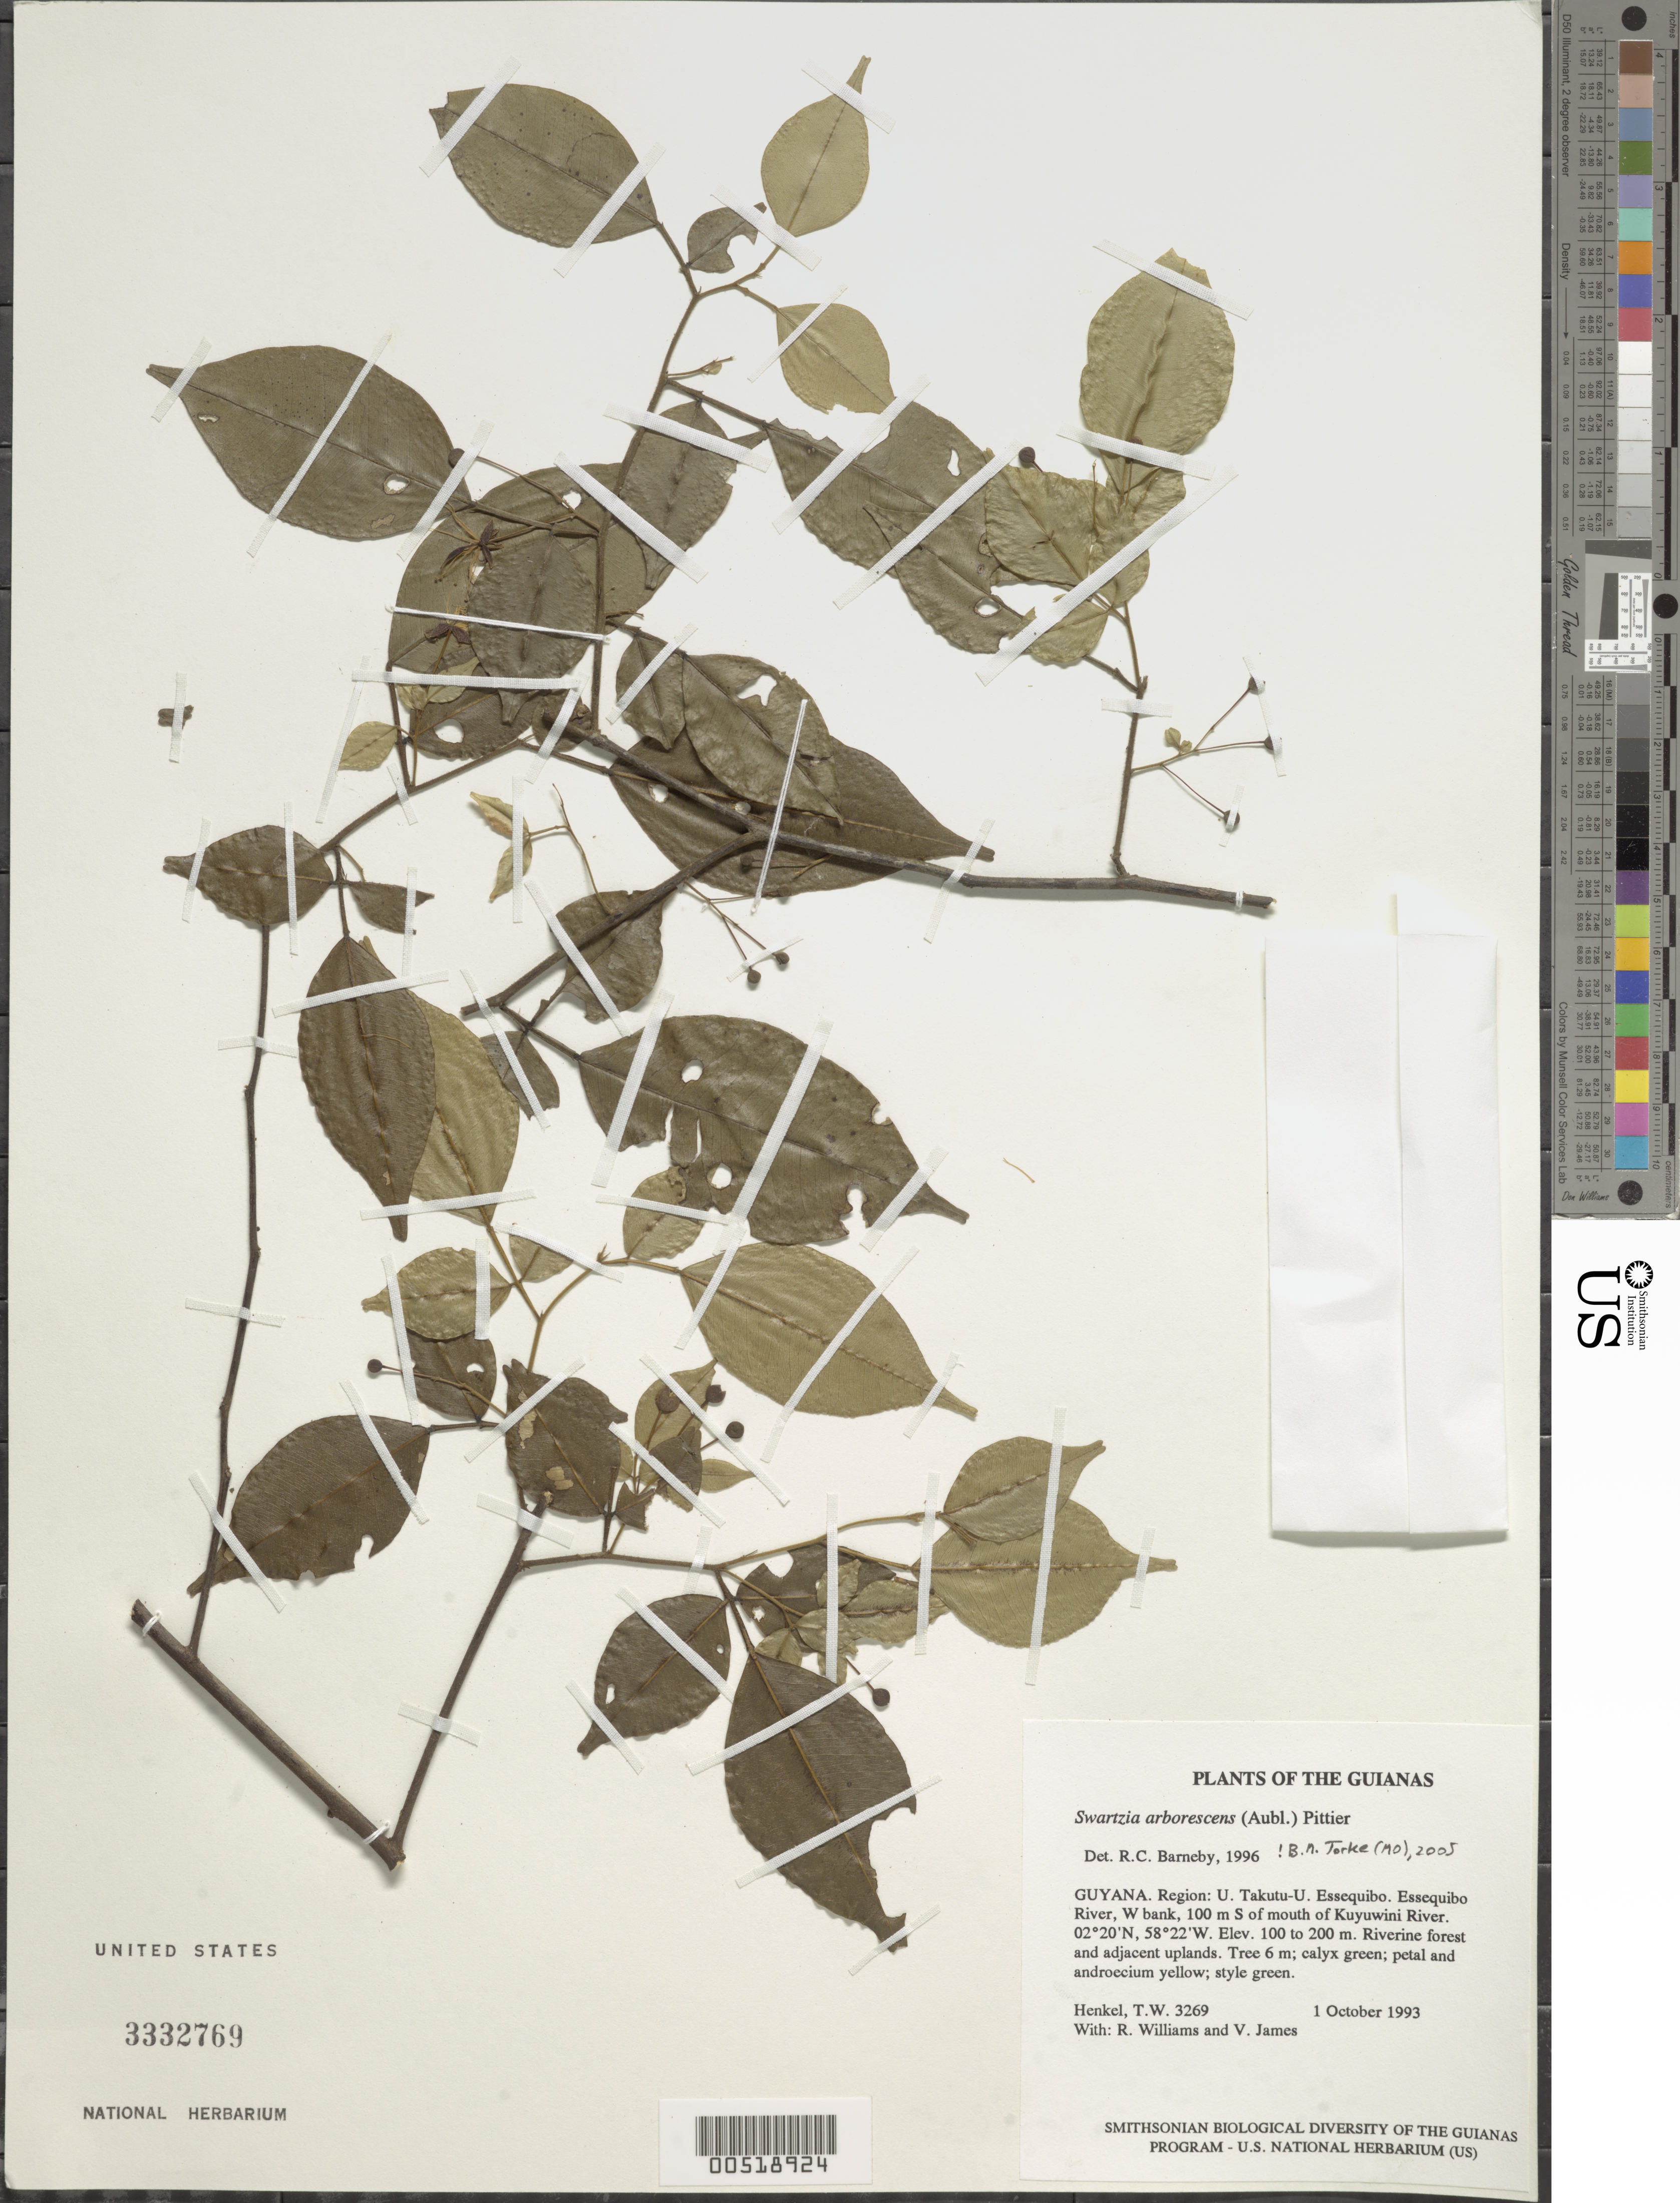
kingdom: Plantae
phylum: Tracheophyta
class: Magnoliopsida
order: Fabales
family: Fabaceae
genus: Swartzia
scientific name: Swartzia arborescens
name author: (Aubl.) Pittier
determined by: Barneby, Rupert C., (NY)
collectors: T. Henkel, R. Williams & V. James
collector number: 3269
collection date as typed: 1 October 1993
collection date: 1993-10-01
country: Guyana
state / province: U. Takutu-U. Essequibo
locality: Essequibo River, W bank, 100 m S of mouth of Kuyuwini River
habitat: Riverine forest and adjacent uplands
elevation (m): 100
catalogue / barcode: US 3332769